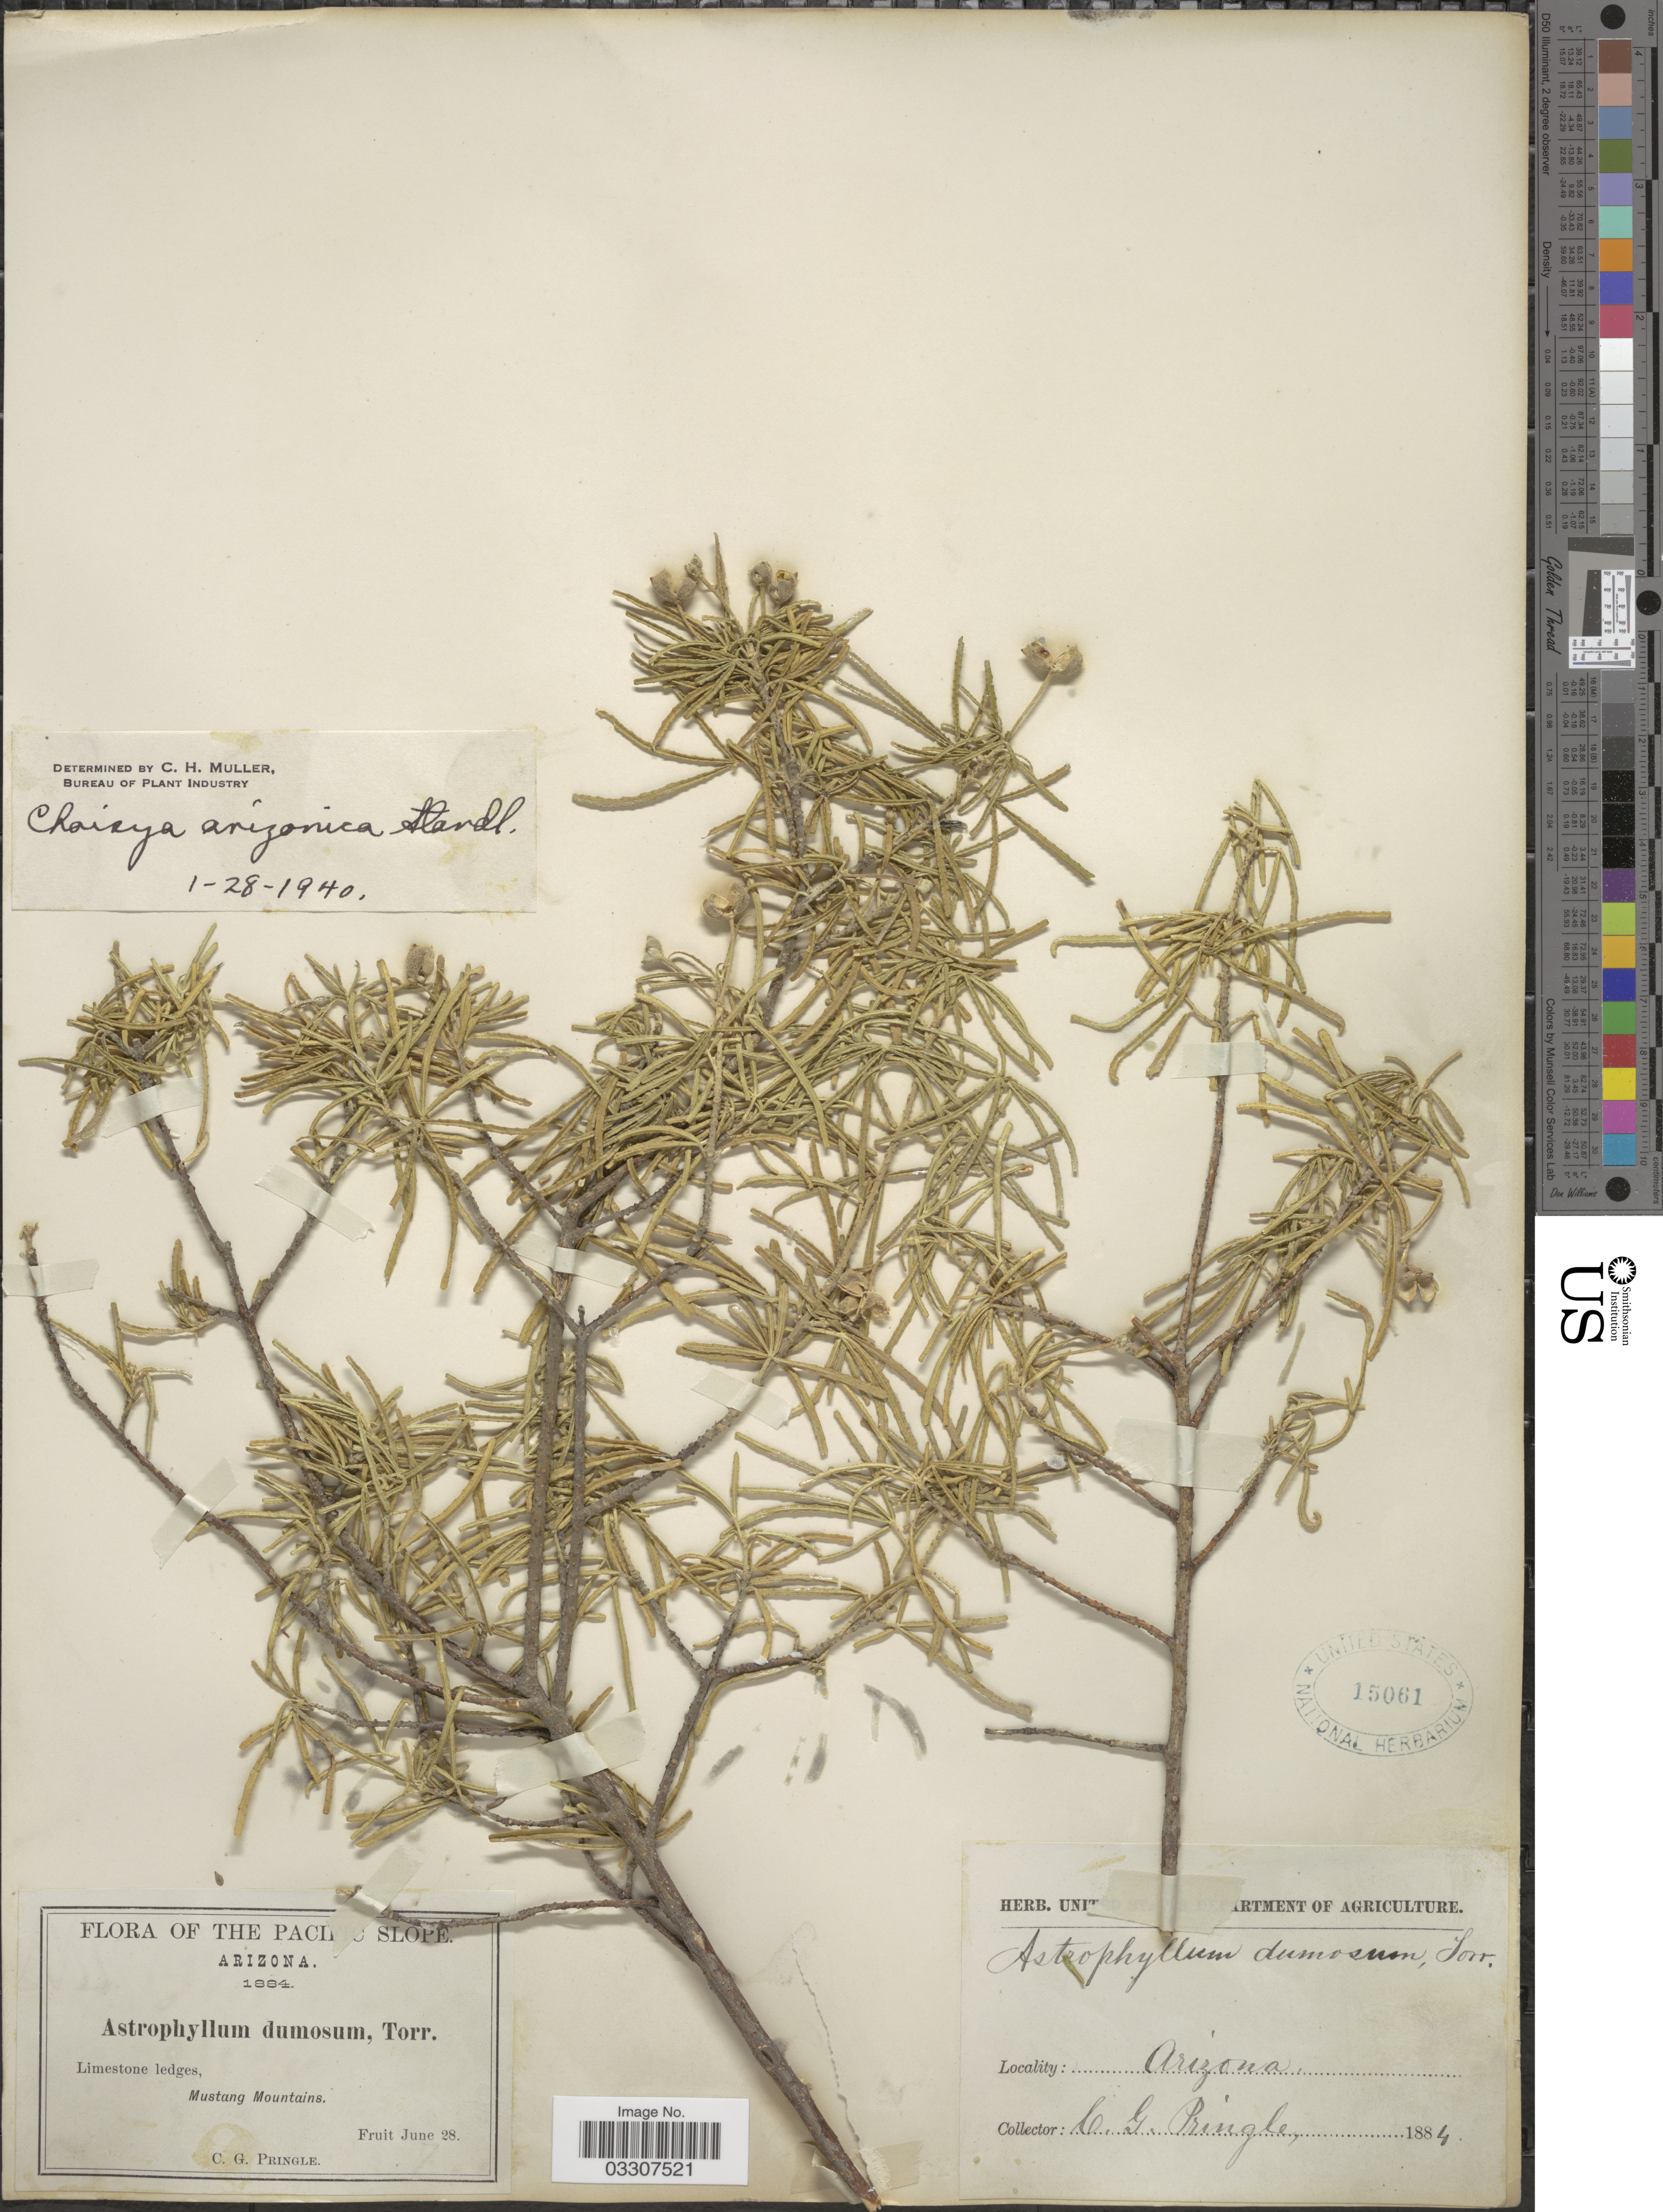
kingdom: Plantae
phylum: Tracheophyta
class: Magnoliopsida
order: Sapindales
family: Rutaceae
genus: Choisya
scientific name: Choisya arizonica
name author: Standl.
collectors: C. G. Pringle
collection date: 1884-06-28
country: United States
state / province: Arizona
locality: The Pacific Slope. Mustang Mountains.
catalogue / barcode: US 15061